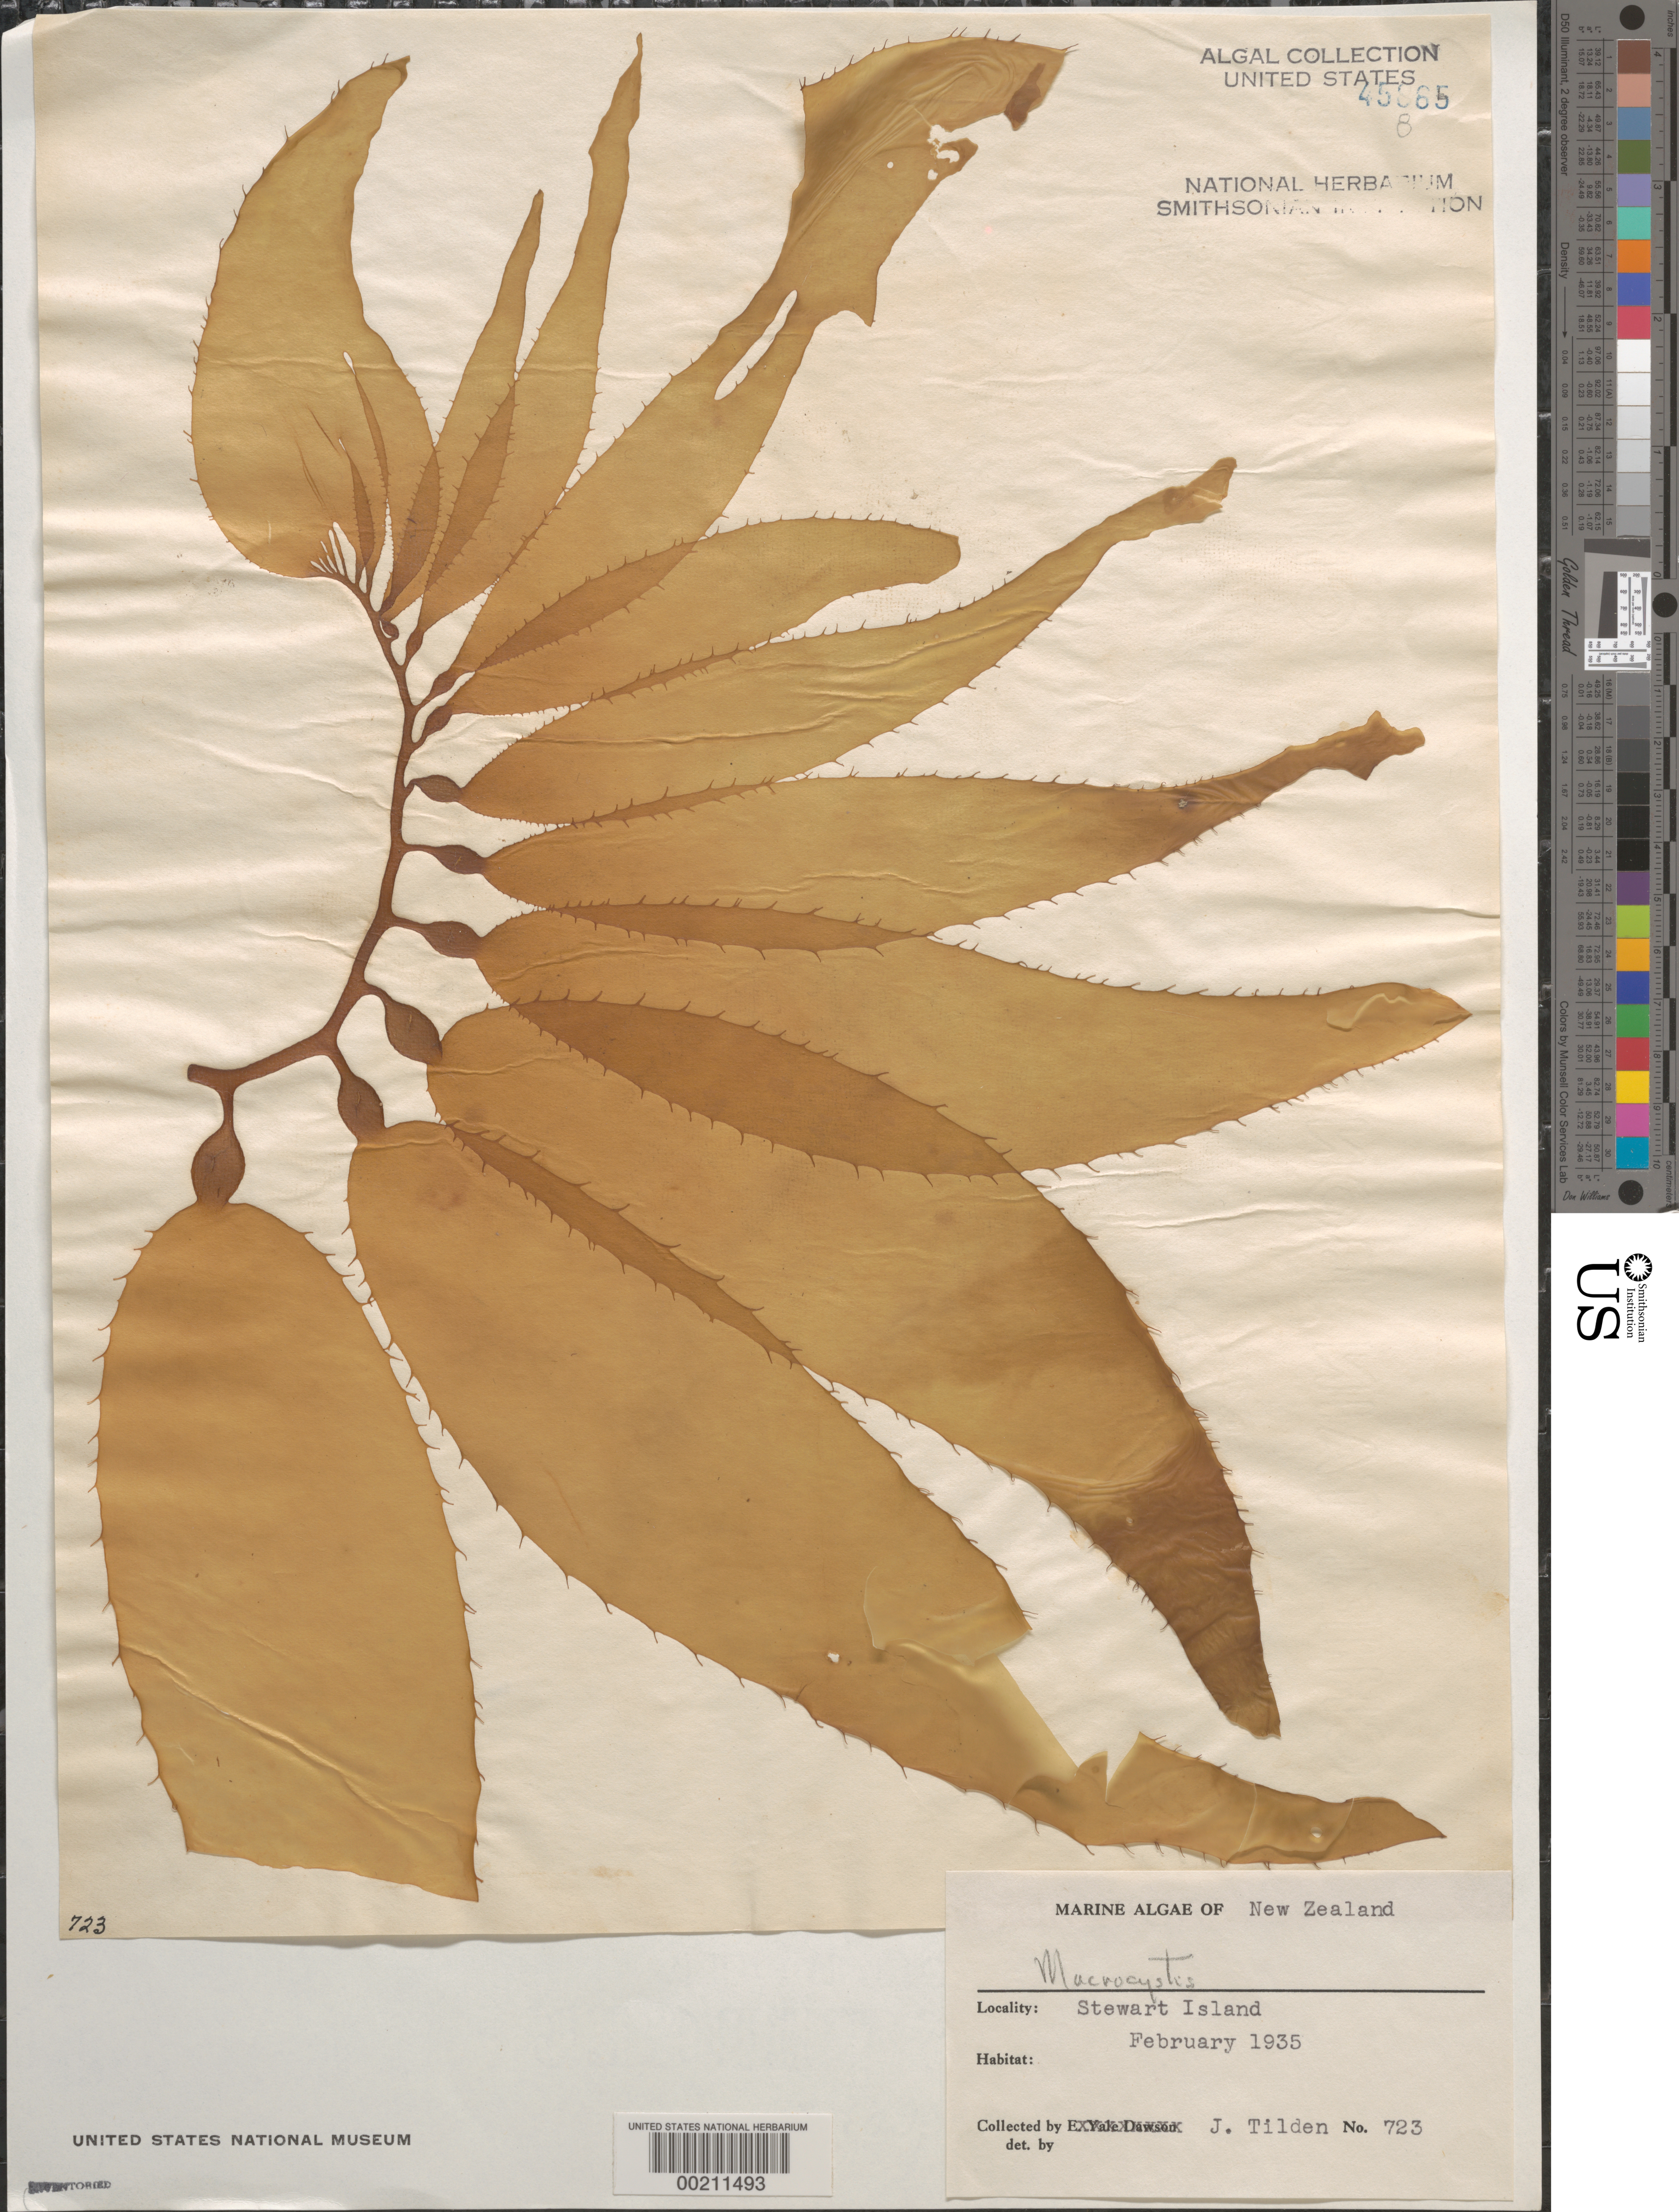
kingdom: Chromista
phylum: Ochrophyta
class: Phaeophyceae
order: Laminariales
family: Laminariaceae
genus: Macrocystis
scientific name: Macrocystis sp.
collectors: J. E. Tilden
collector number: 723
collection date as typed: Feb 1935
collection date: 1935-02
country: New Zealand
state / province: Southland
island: Stewart Island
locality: Half Moon Bay.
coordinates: -46.876, 168.137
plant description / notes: Tilden, South Pacific Plants, Second Series, 1934-1935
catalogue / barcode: US 45865